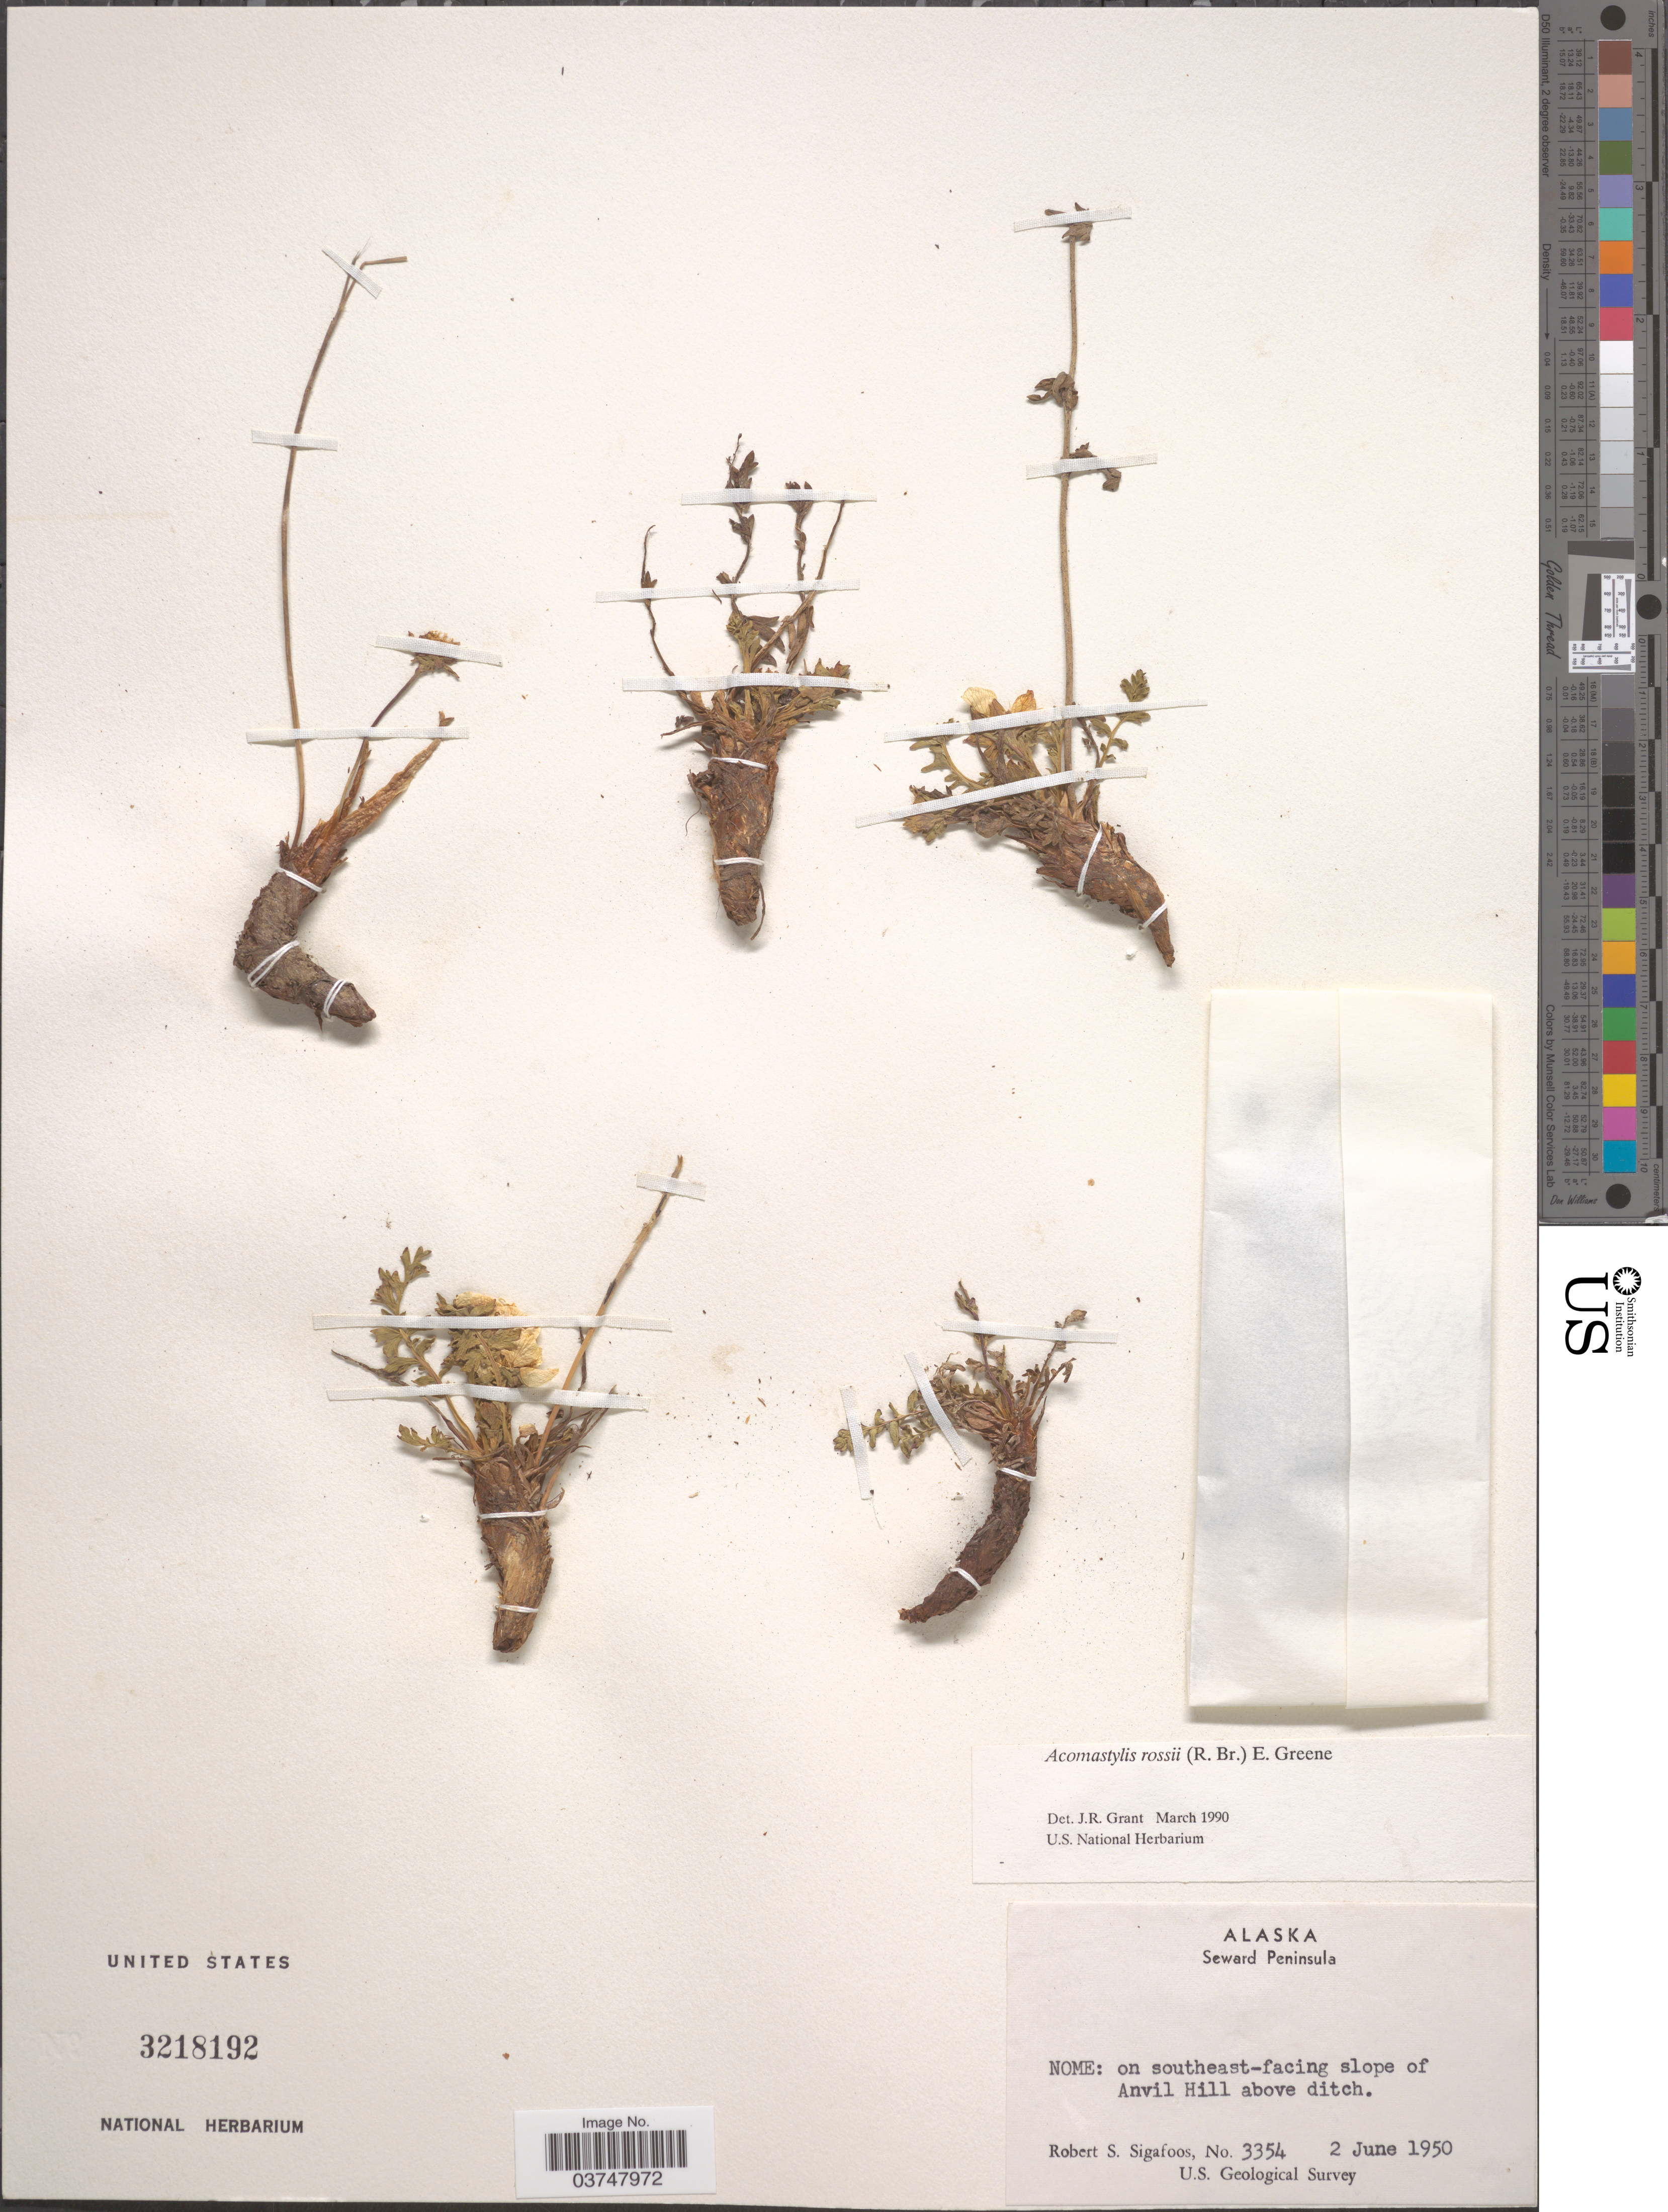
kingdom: Plantae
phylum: Tracheophyta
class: Magnoliopsida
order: Rosales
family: Rosaceae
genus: Geum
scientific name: Geum rossii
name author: (R. Br.) Ser.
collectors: R. Sigafoos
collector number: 3354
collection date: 1950-06-02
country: United States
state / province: Alaska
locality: Seward Peninsula. Nome: on southeast-facing slope of Anvil Hill above ditch.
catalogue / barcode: US 3218192